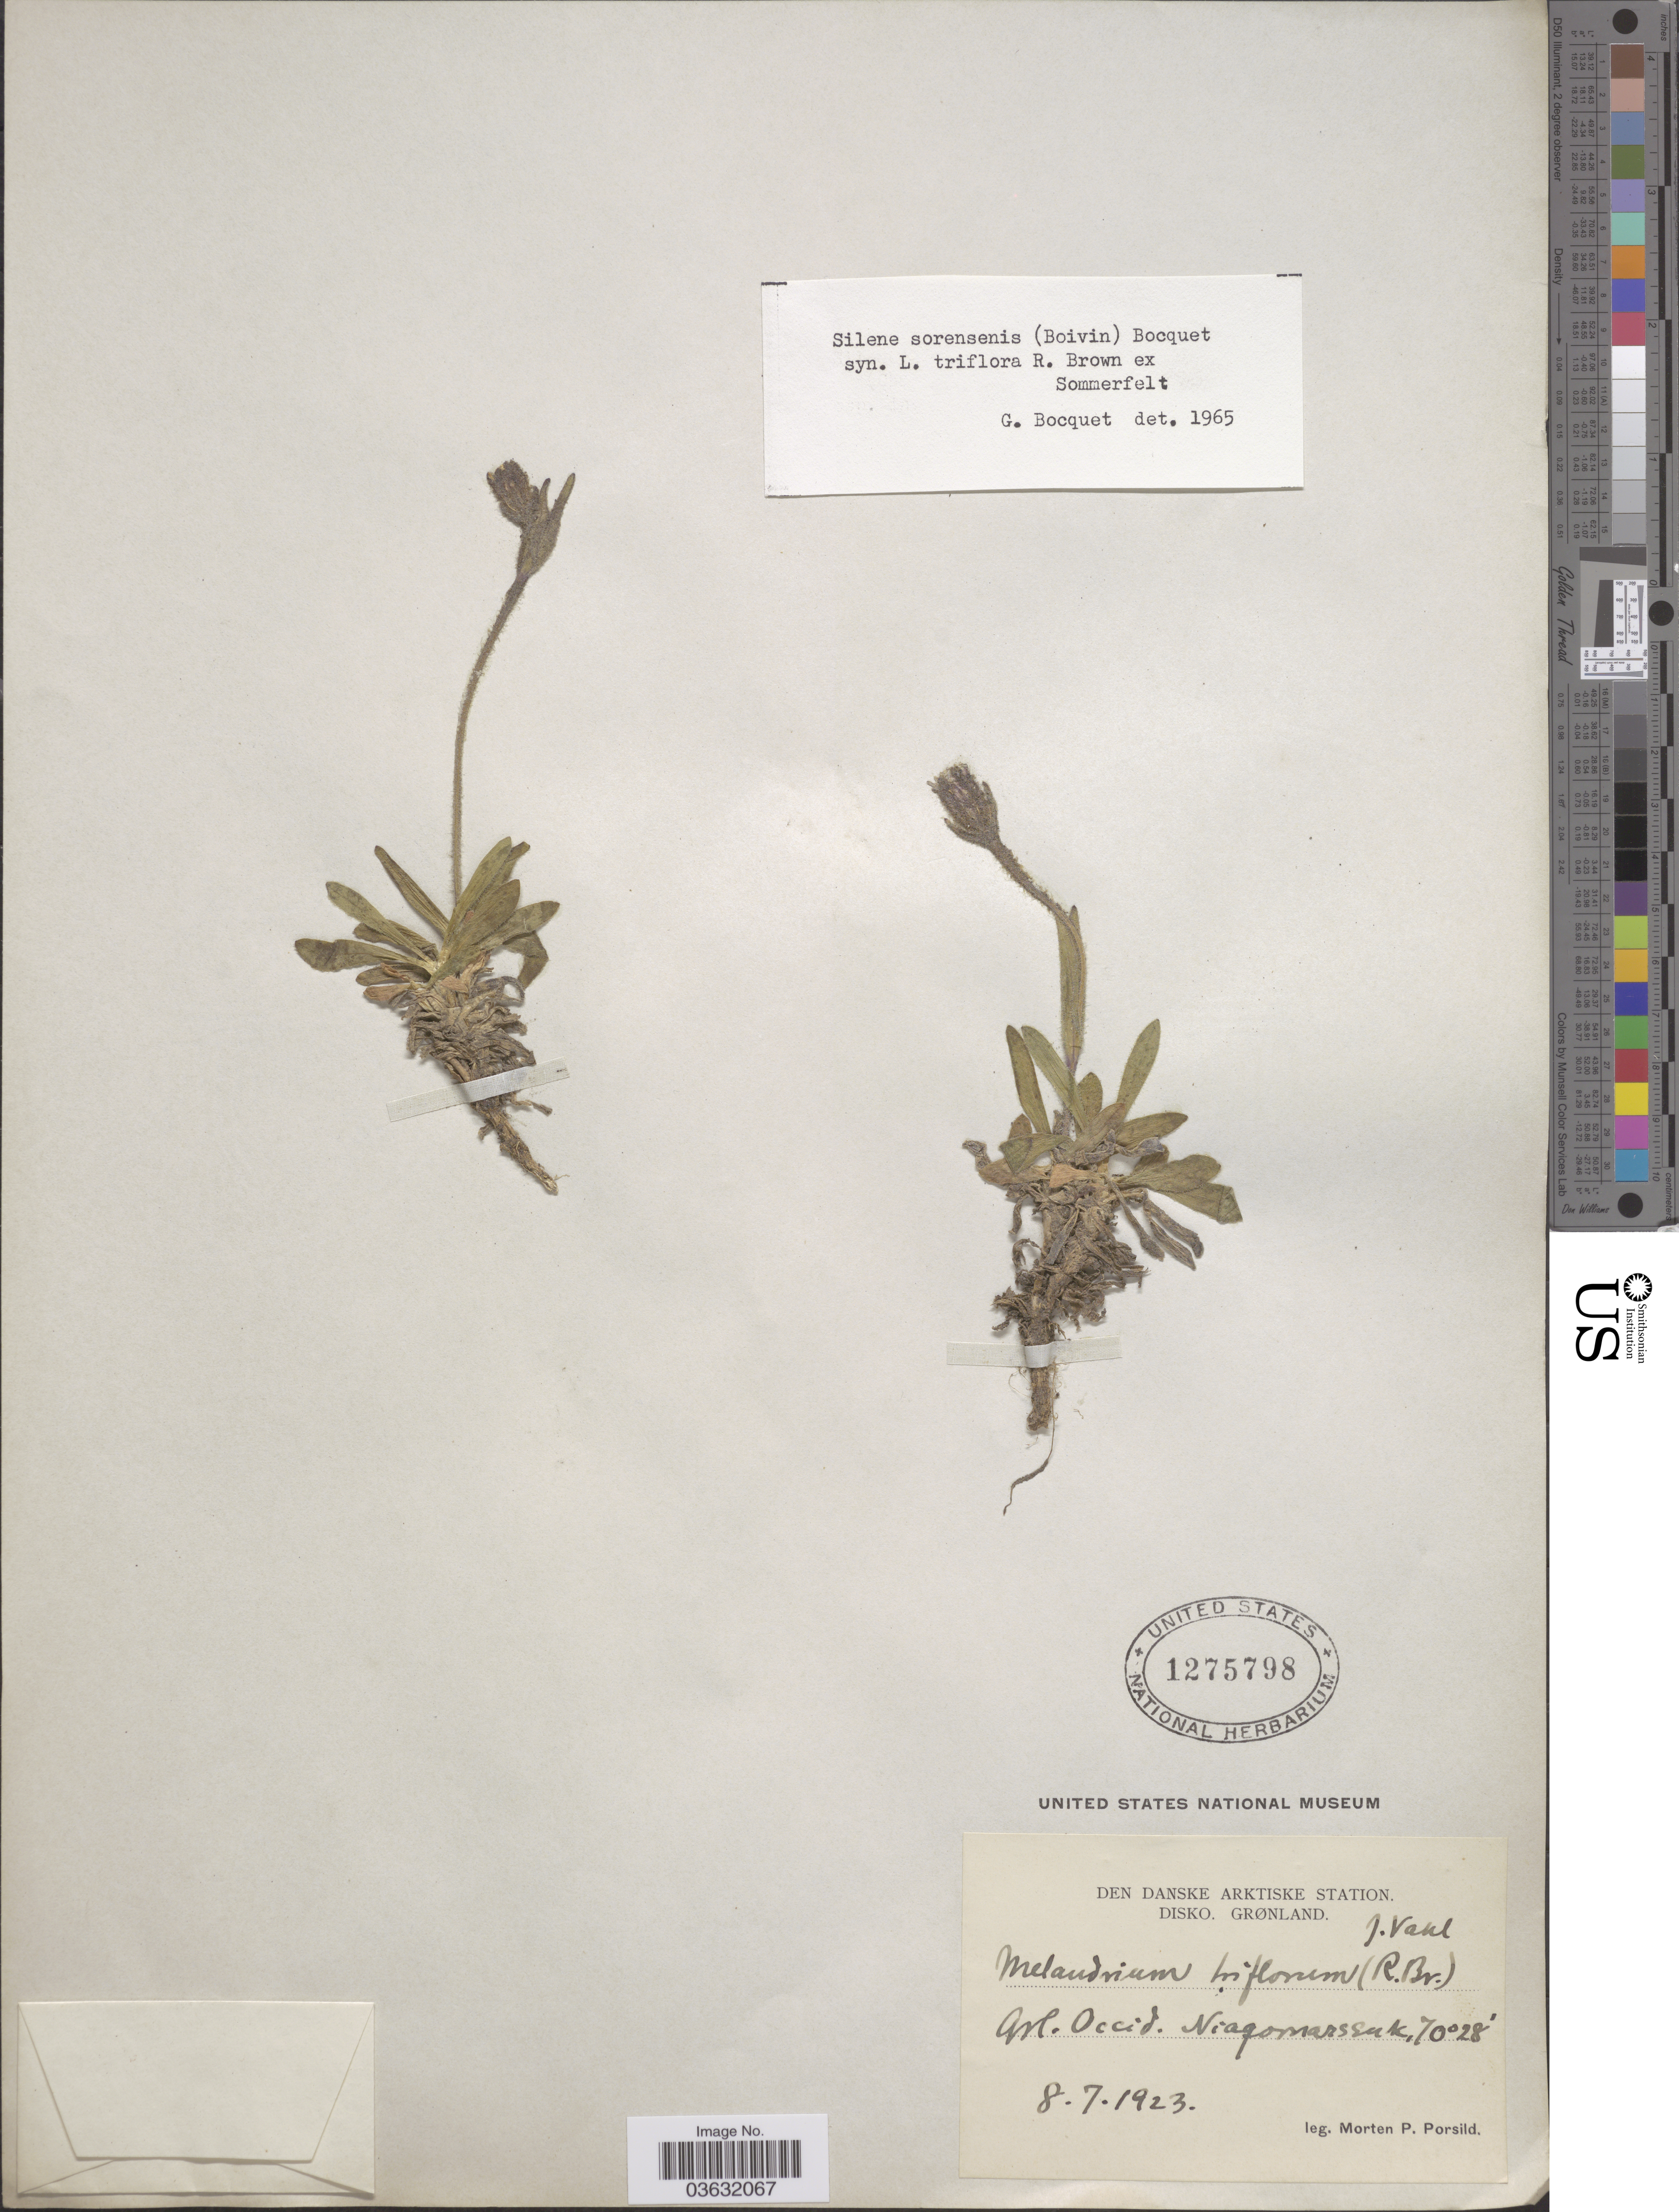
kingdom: Plantae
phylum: Tracheophyta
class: Magnoliopsida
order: Caryophyllales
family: Caryophyllaceae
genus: Silene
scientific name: Silene sorensenis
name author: (B. Boivin) Bocquet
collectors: M. P. Porsild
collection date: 1923-07-08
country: Greenland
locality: Den Danske Arktiske Station. Disko. Grl. Occid. Niagomarssak.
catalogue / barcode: US 1275798